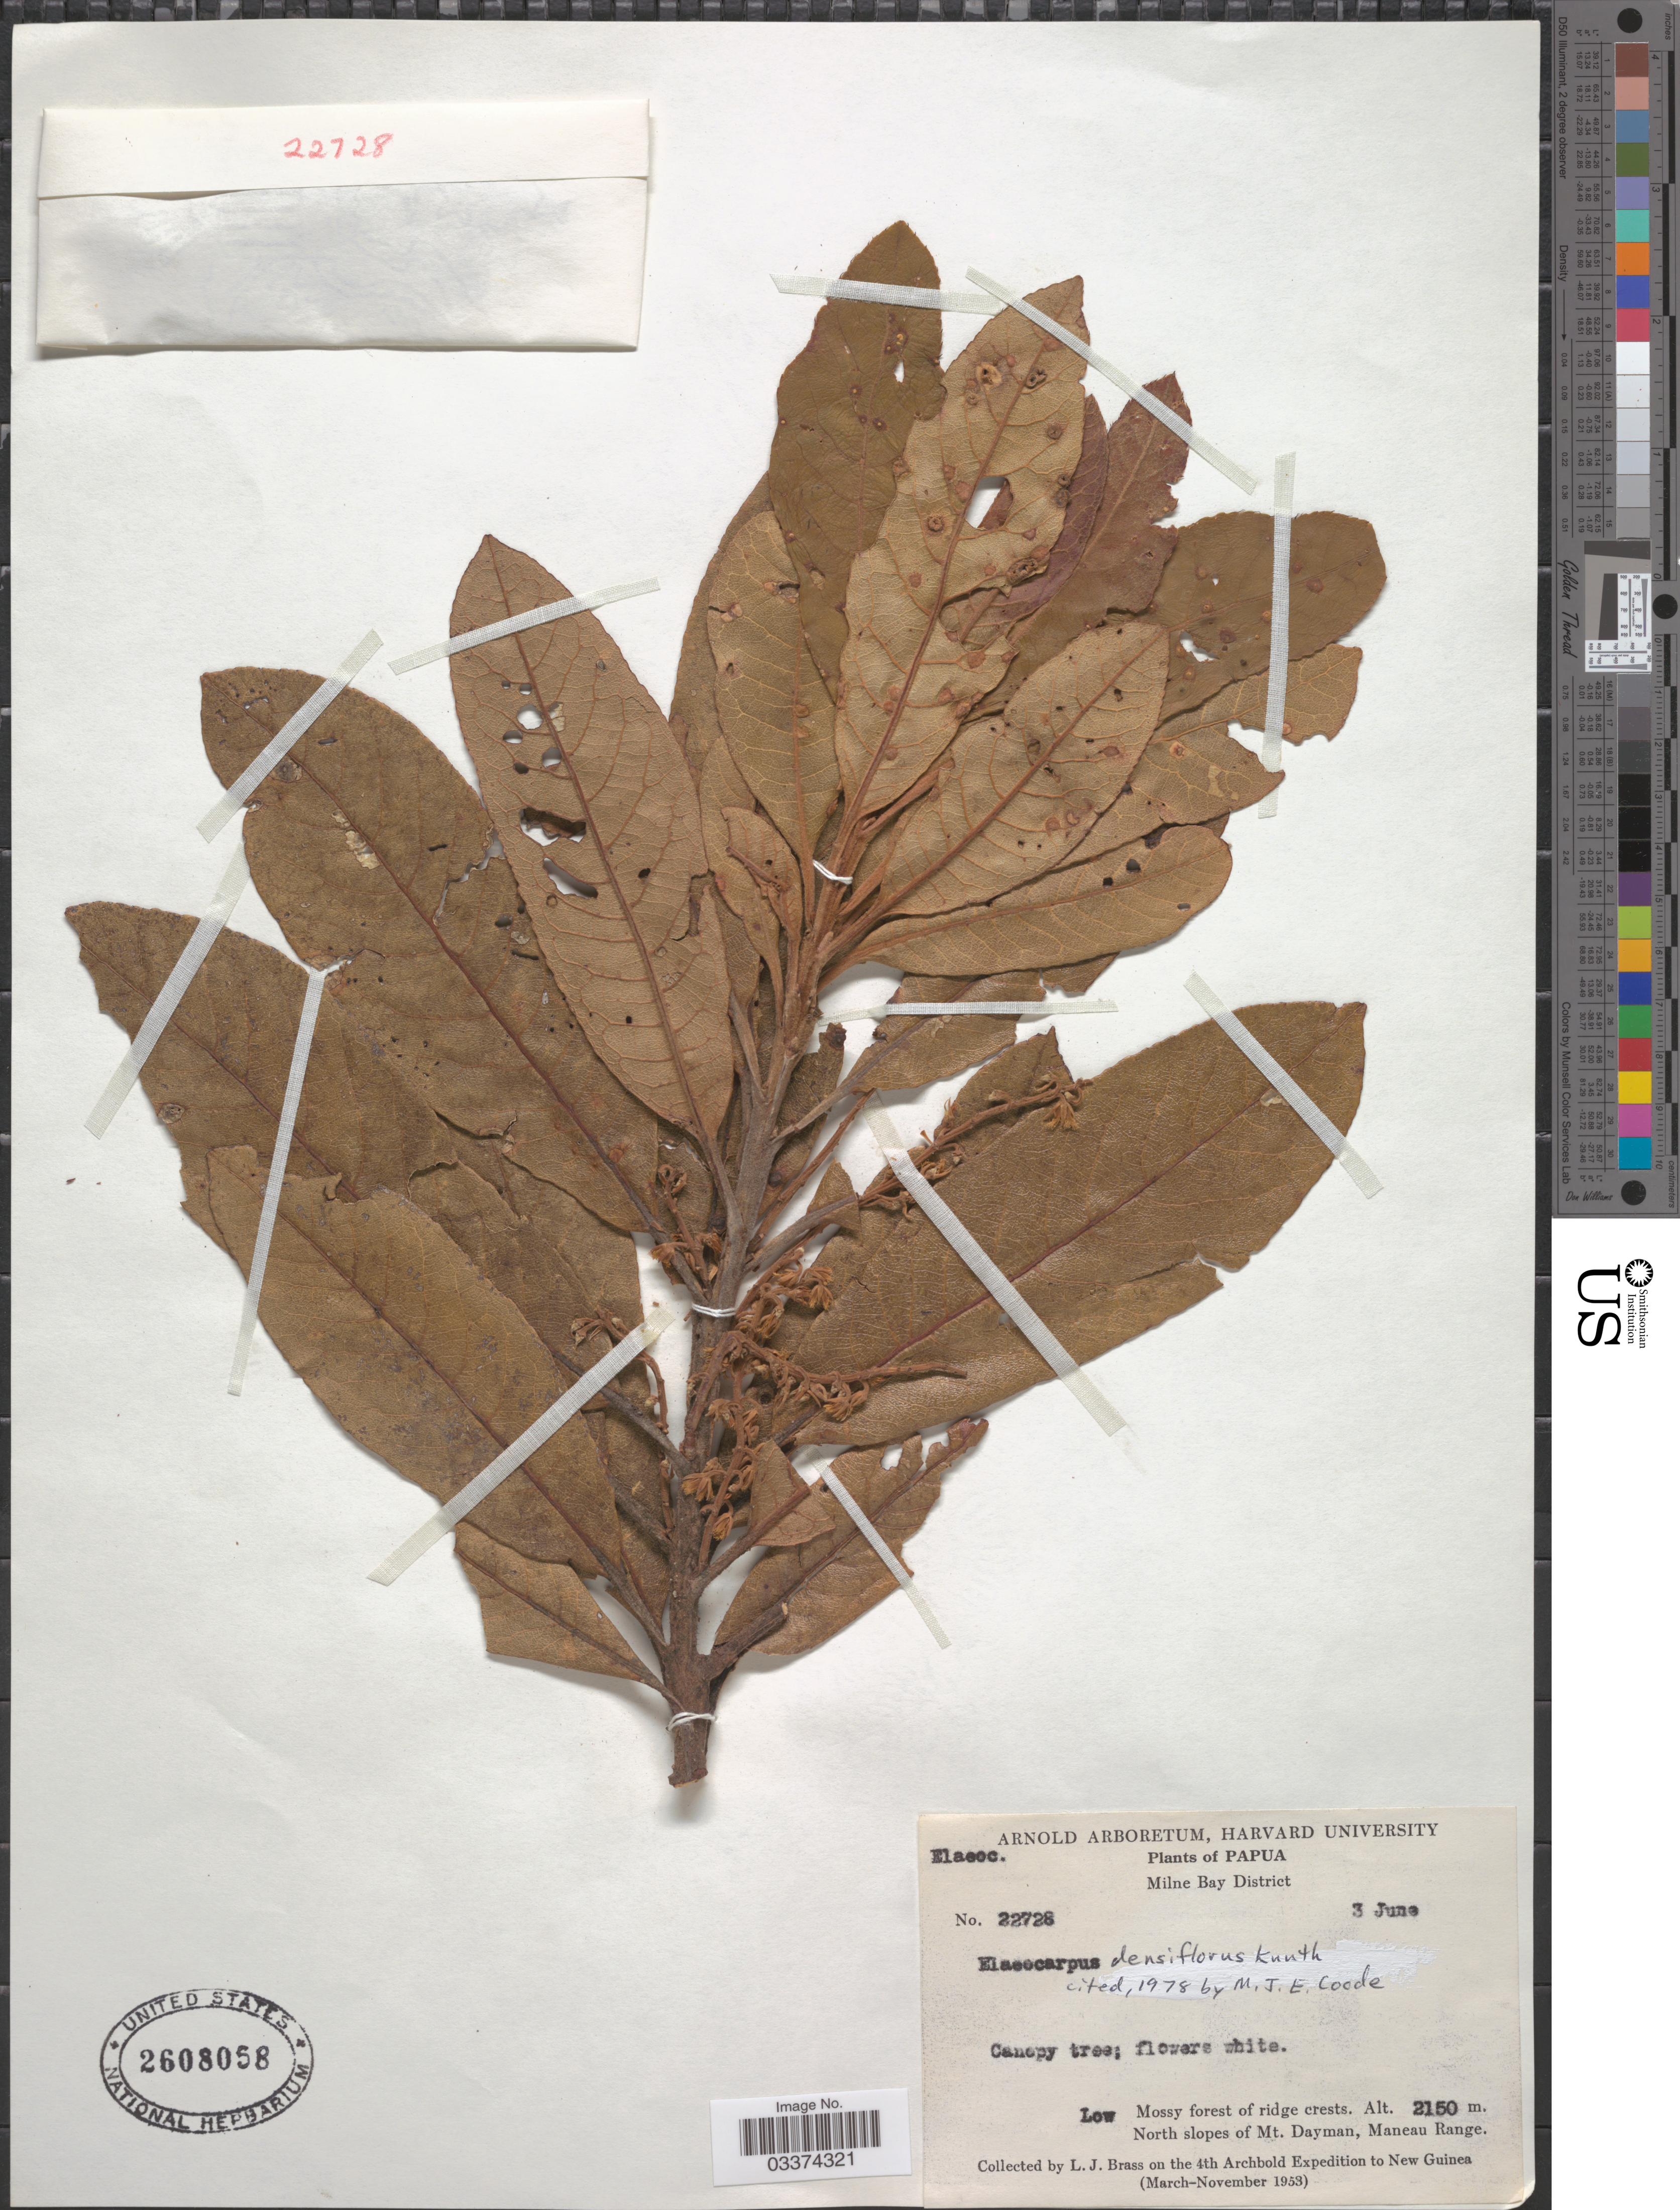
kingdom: Plantae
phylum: Tracheophyta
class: Magnoliopsida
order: Oxalidales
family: Elaeocarpaceae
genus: Elaeocarpus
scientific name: Elaeocarpus densiflorus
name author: Kunth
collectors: L. J. Brass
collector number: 22728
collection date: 1953-06-03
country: Papua New Guinea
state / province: Milne Bay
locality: Papua, Milne Bay District, North slopes of Mt. Dayman, Maneau Range, New Guinea.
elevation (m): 2150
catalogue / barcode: US 2608058